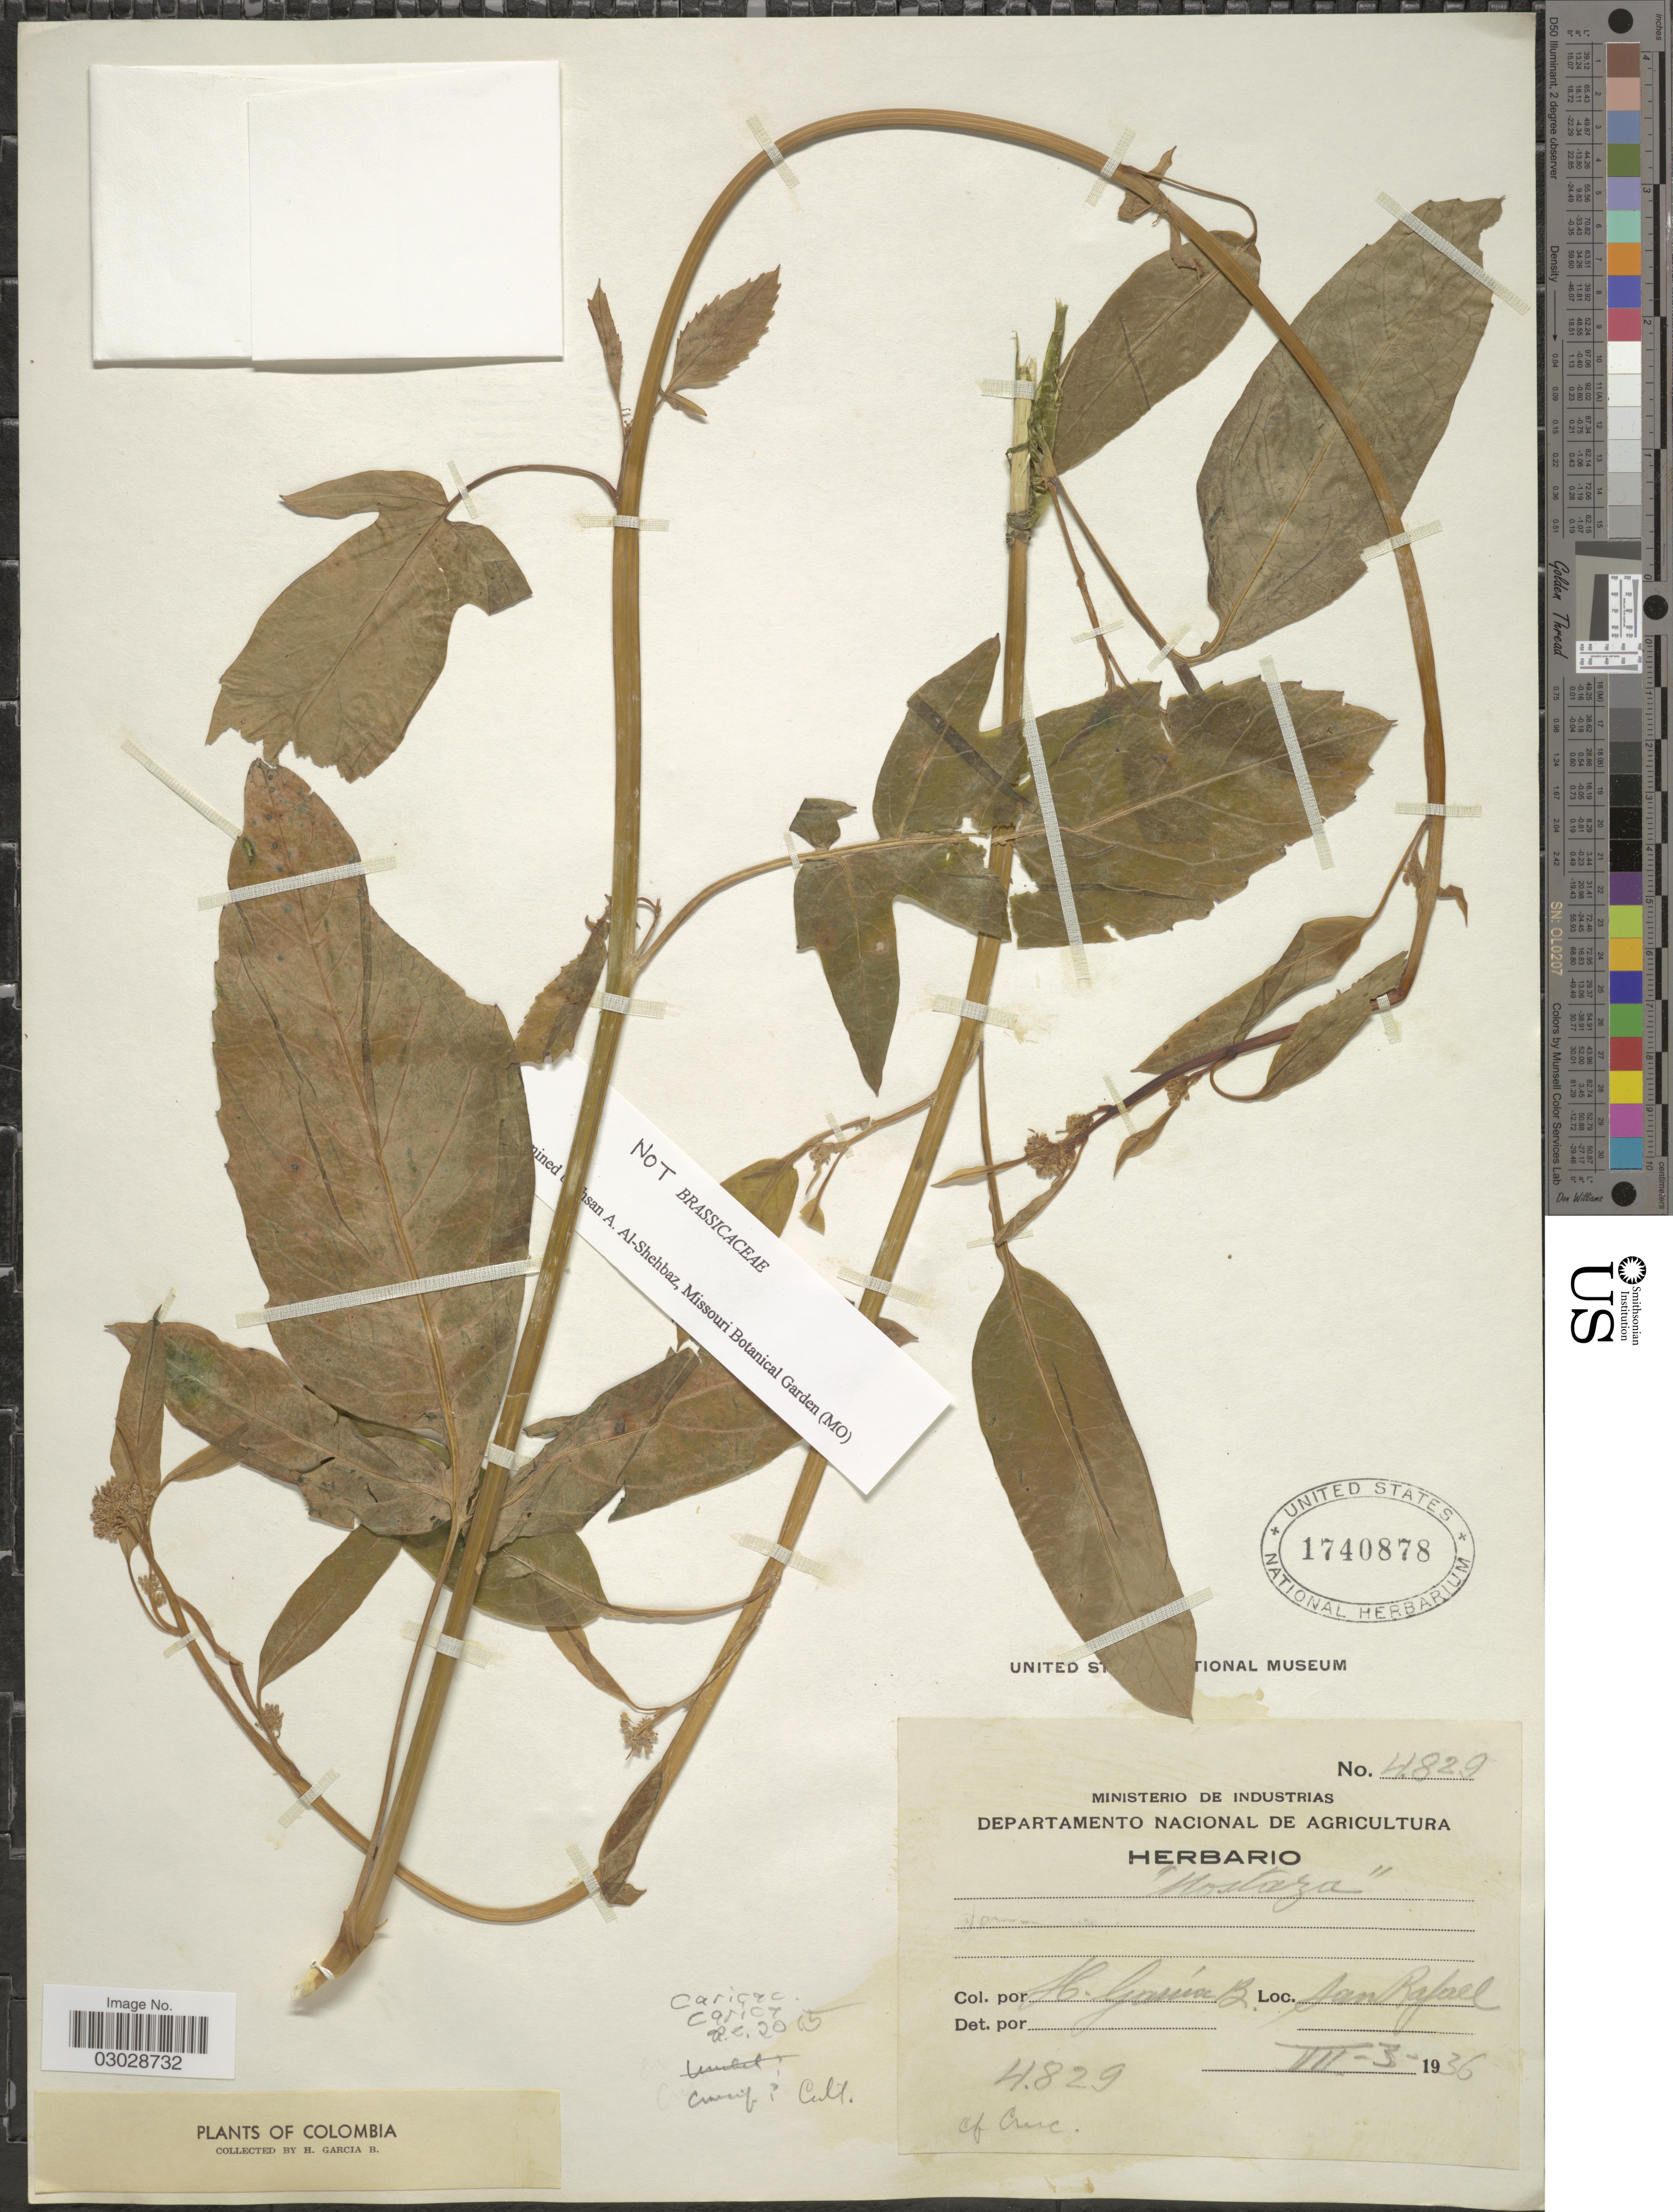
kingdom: Plantae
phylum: Tracheophyta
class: Magnoliopsida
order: Brassicales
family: Caricaceae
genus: Carica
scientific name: Carica sp.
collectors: H. García B.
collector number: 4829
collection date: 1936-07-03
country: Colombia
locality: San Rafael.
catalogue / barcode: US 1740878